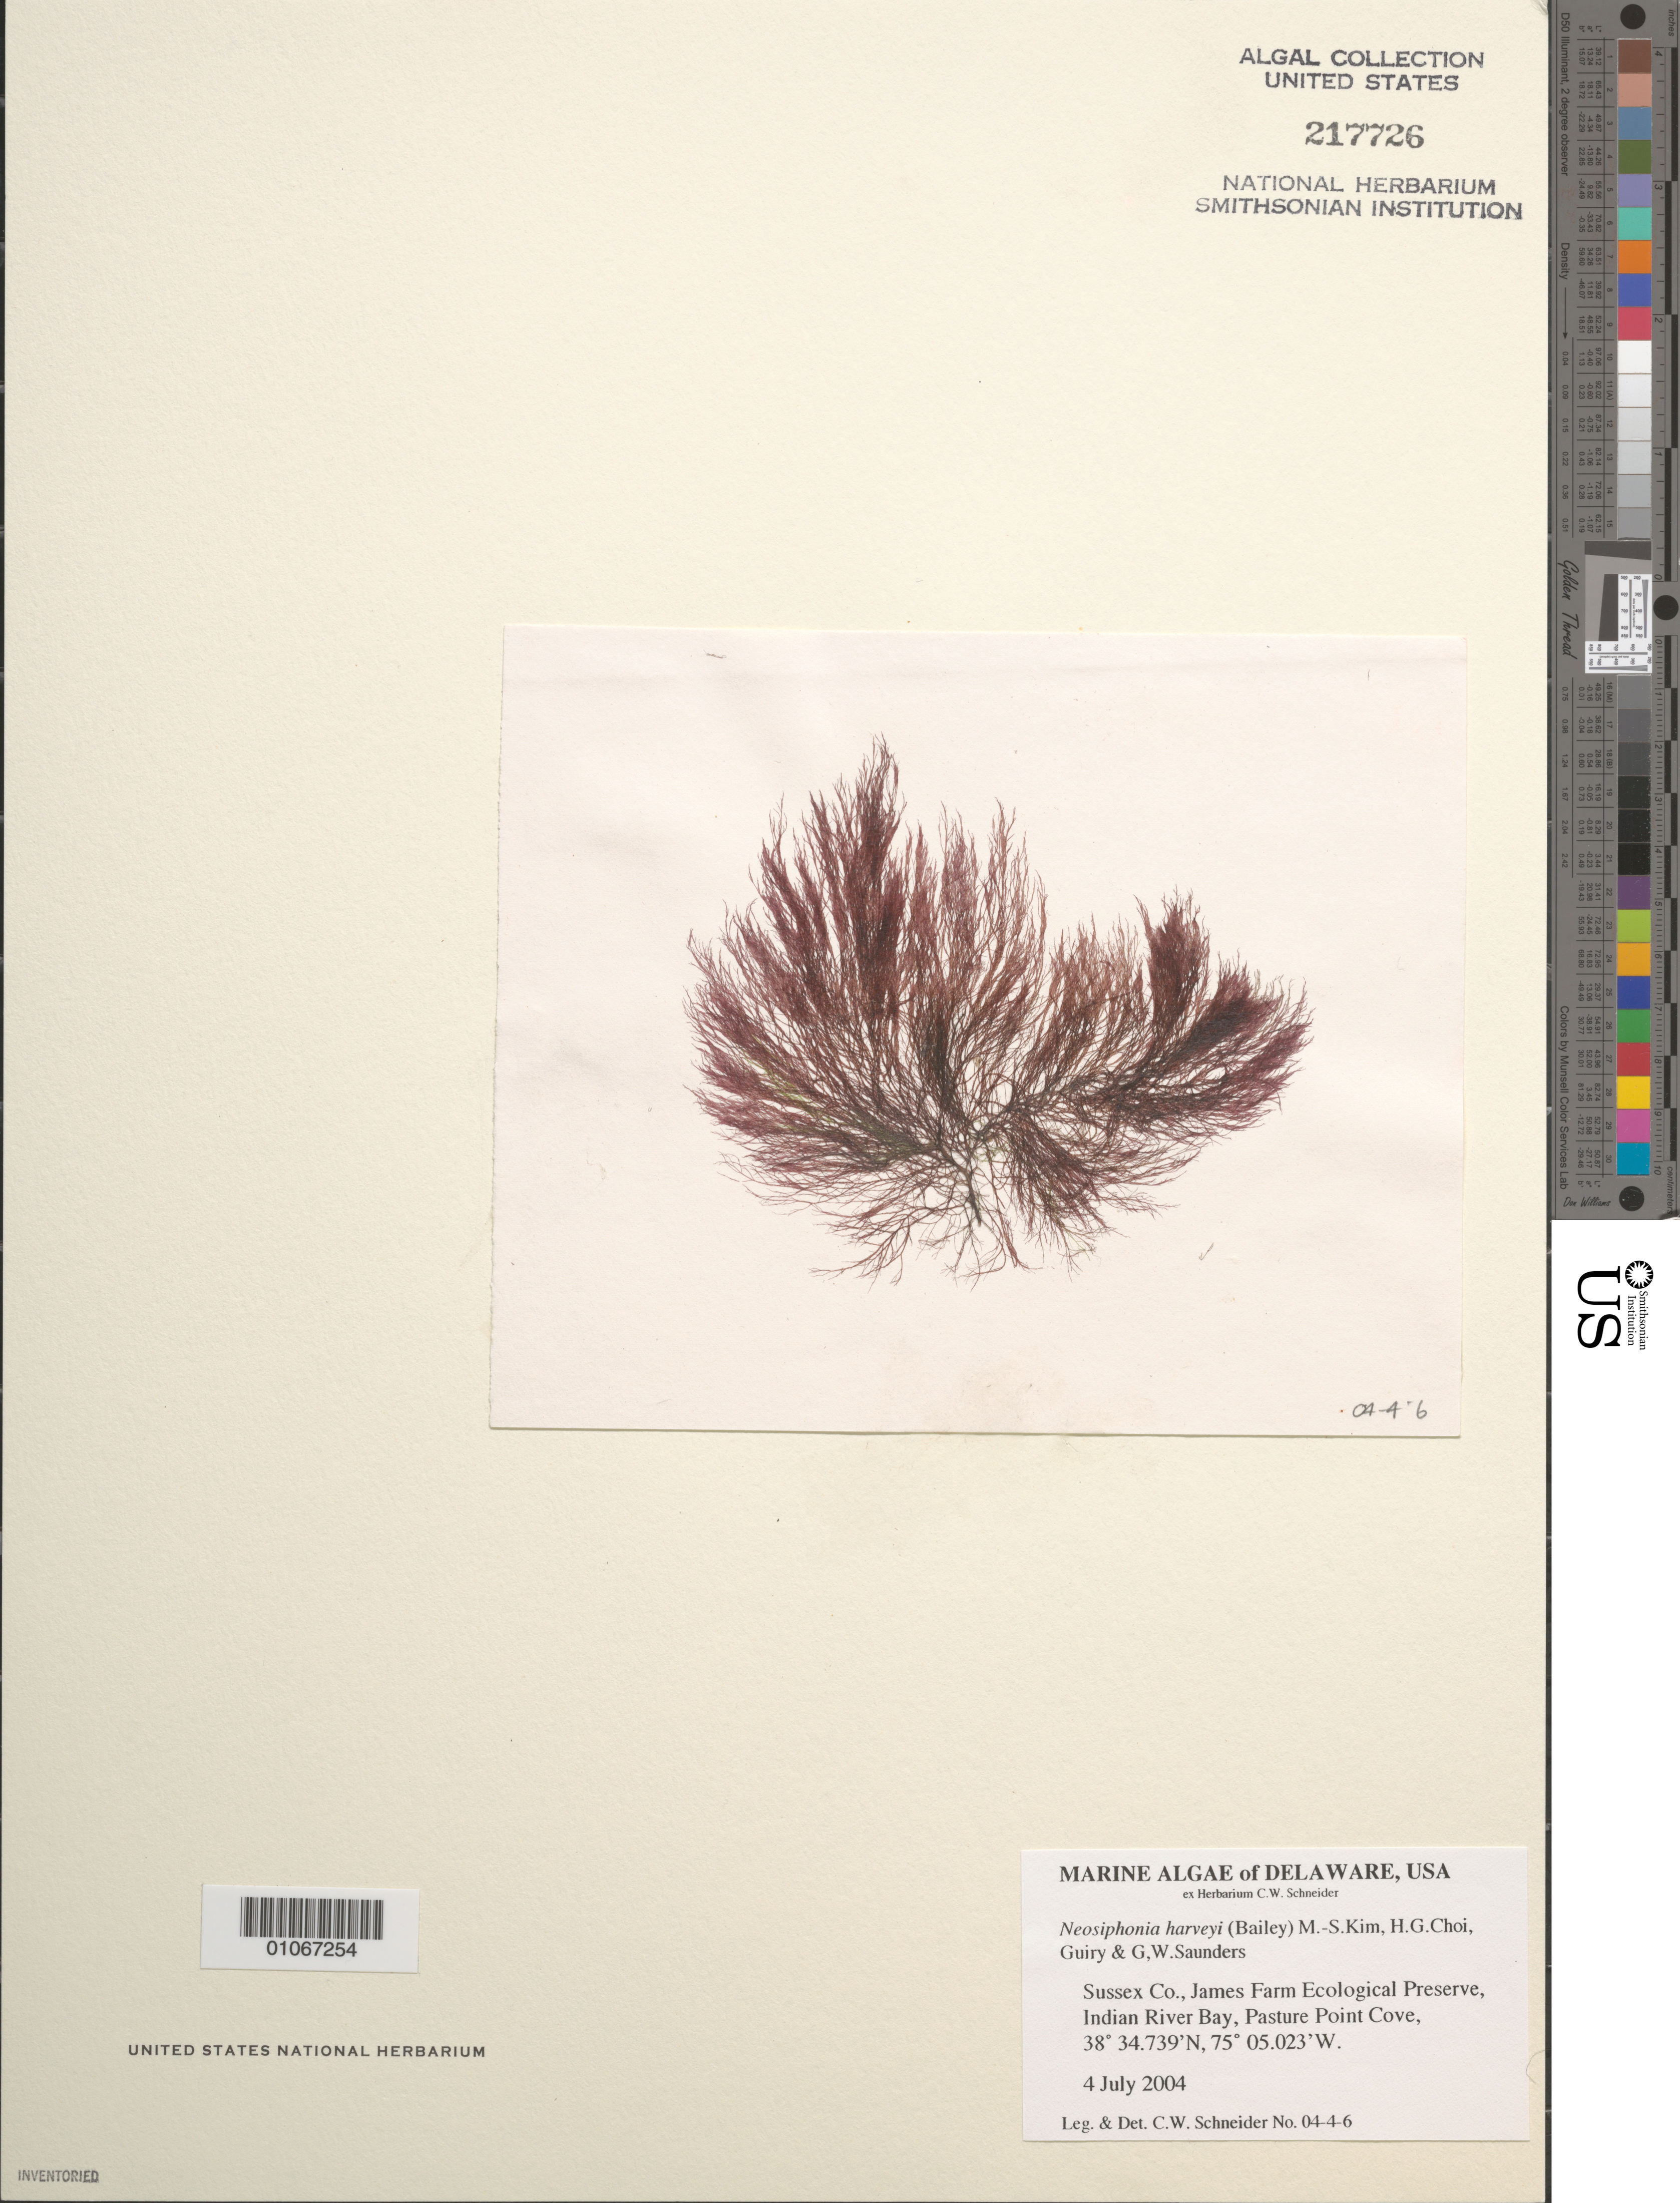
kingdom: Plantae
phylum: Rhodophyta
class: Florideophyceae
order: Ceramiales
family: Rhodomelaceae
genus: Melanothamnus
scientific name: Melanothamnus harveyi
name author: (Bailey) Diaz-Tapia & C.A. Maggs in Diaz-Tapia et al.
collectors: C. W. Schneider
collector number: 04-4-6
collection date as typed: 04 Jul 2004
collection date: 2004-07-04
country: United States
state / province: Delaware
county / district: Sussex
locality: James Farm Ecological Preserve, Indian River Bay, Pasture Point Cove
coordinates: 38 34.739'N, 75 05.023'W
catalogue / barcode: US 217726